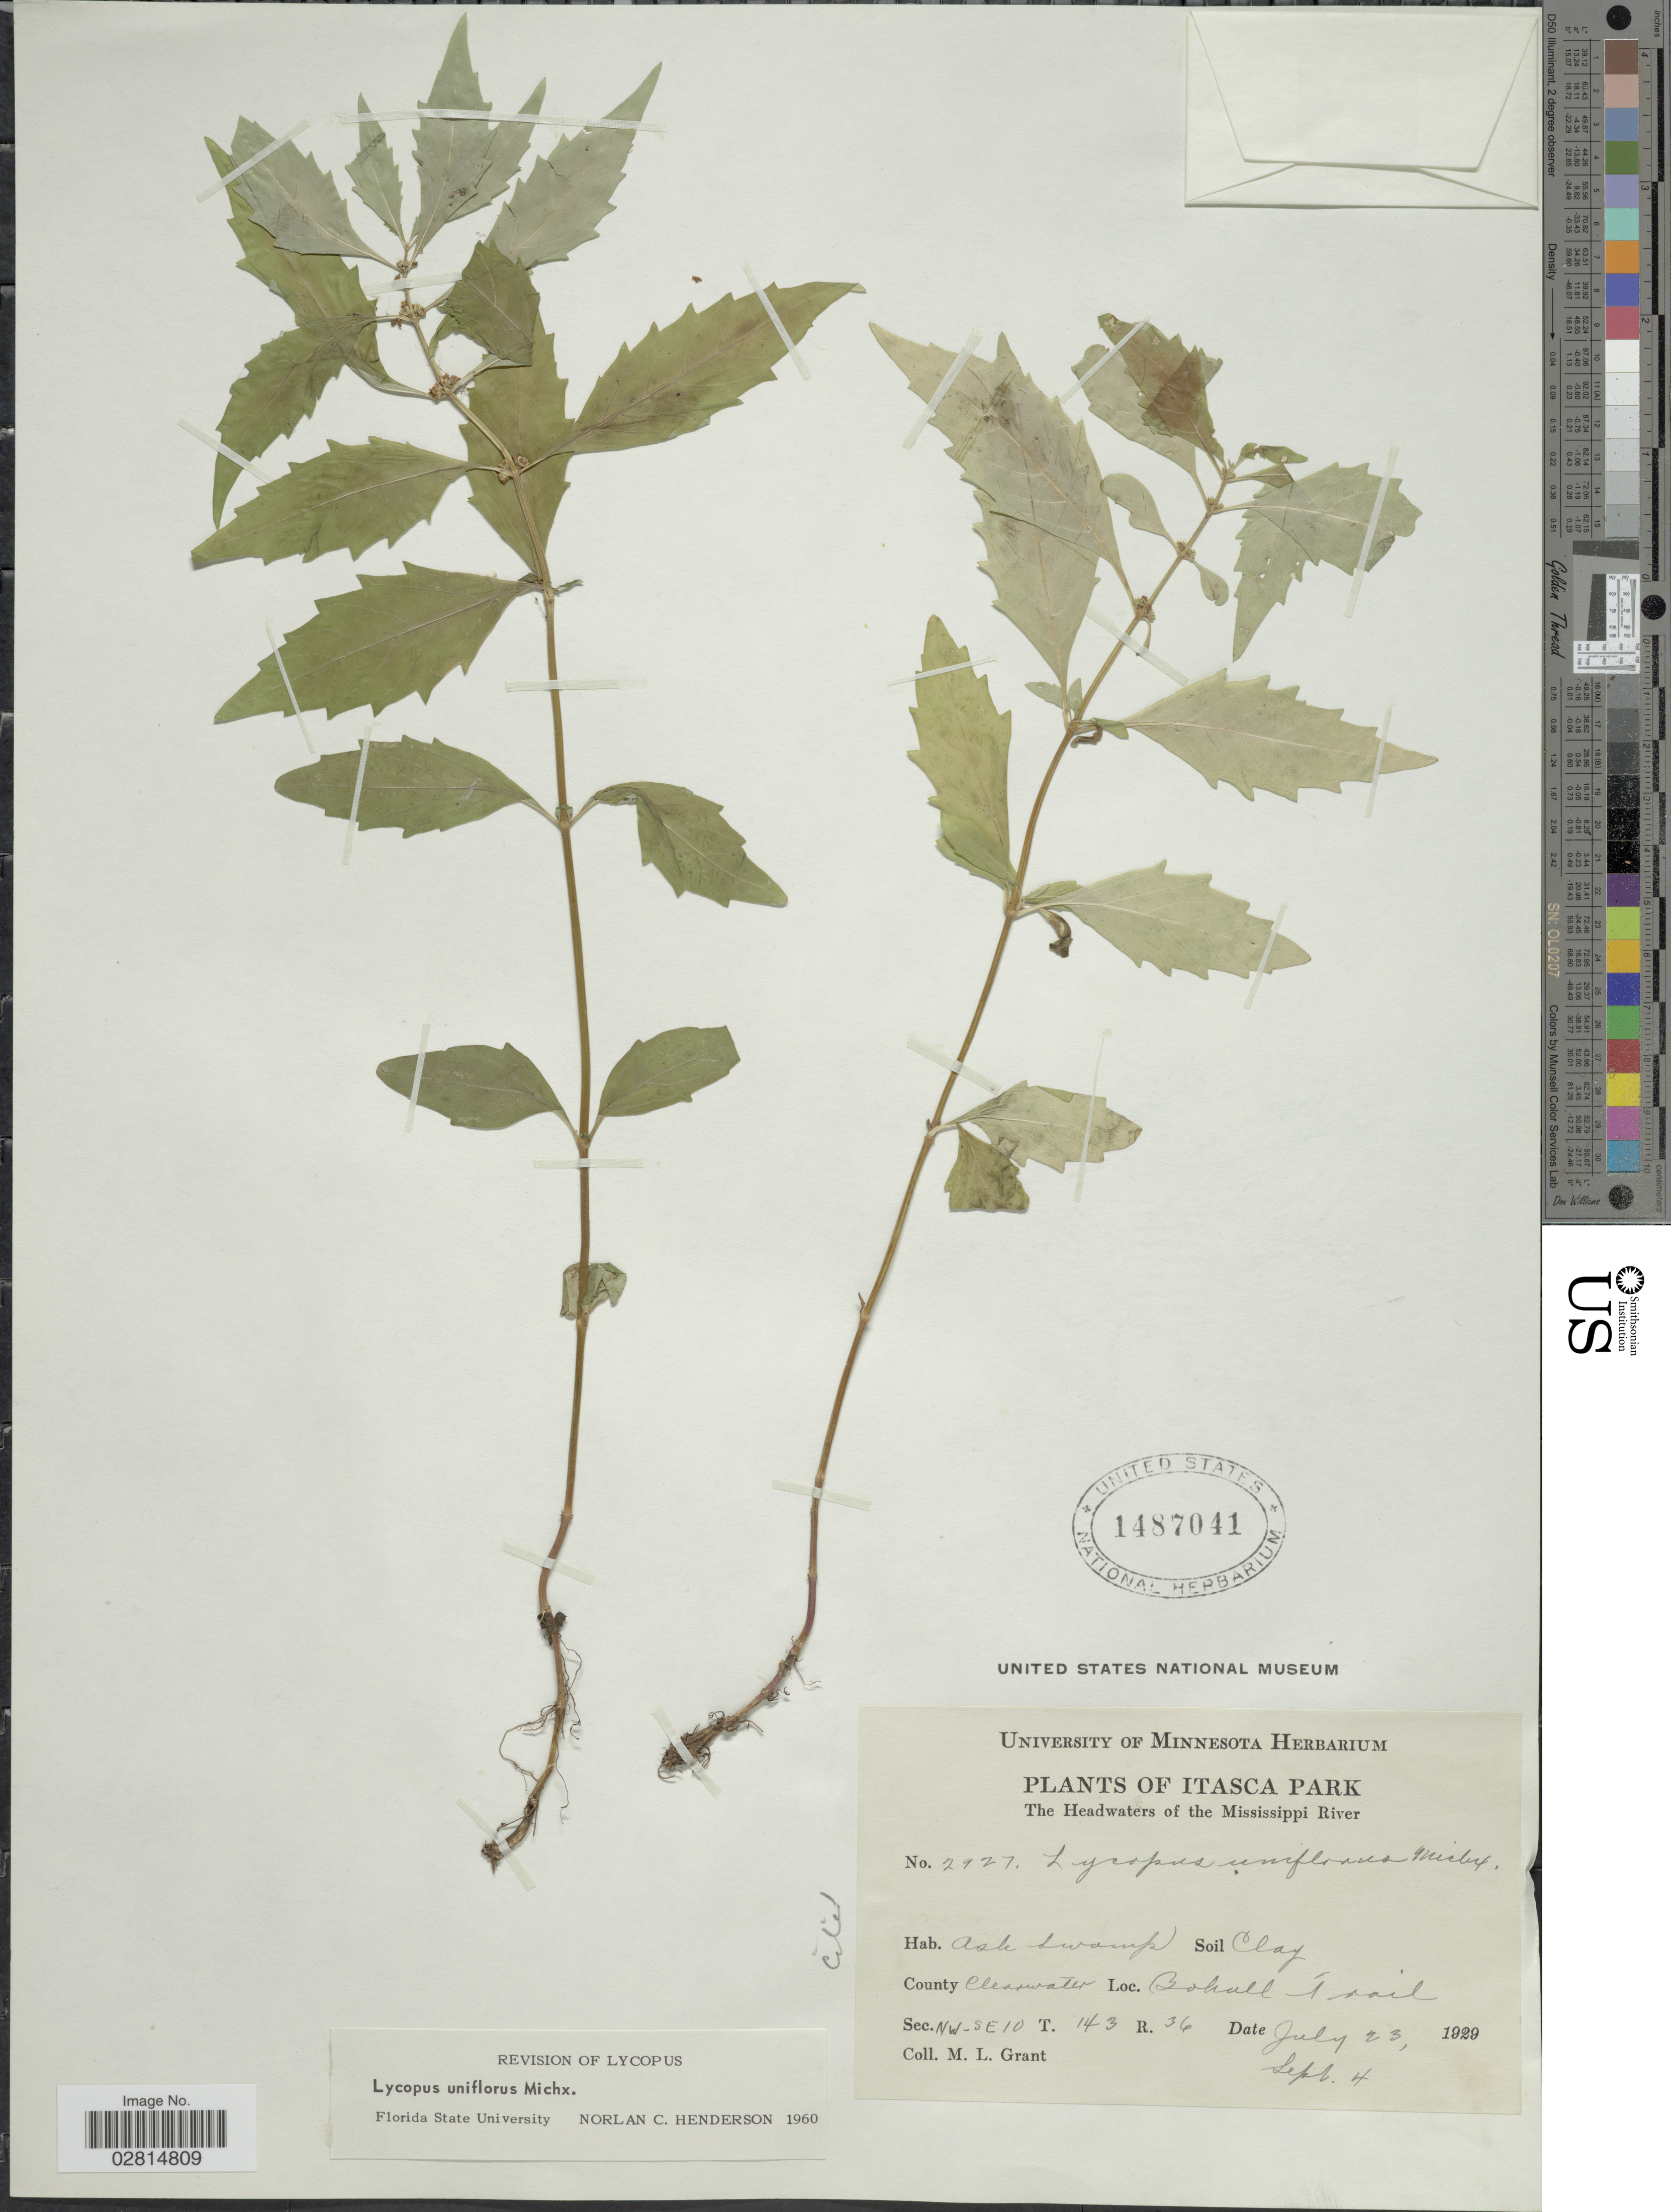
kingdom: Plantae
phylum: Tracheophyta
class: Magnoliopsida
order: Lamiales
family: Lamiaceae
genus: Lycopus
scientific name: Lycopus uniflorus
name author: Michx.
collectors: M. L. Grant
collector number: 2927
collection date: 1929-07-23/1929-09-04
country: United States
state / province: Minnesota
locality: Itasca Park, The Headwaters of the Mississippi River, Ash swamp, County Clearwater, Bohall Trail, Sec. NW-SE10, T143 R36.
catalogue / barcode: US 1487041